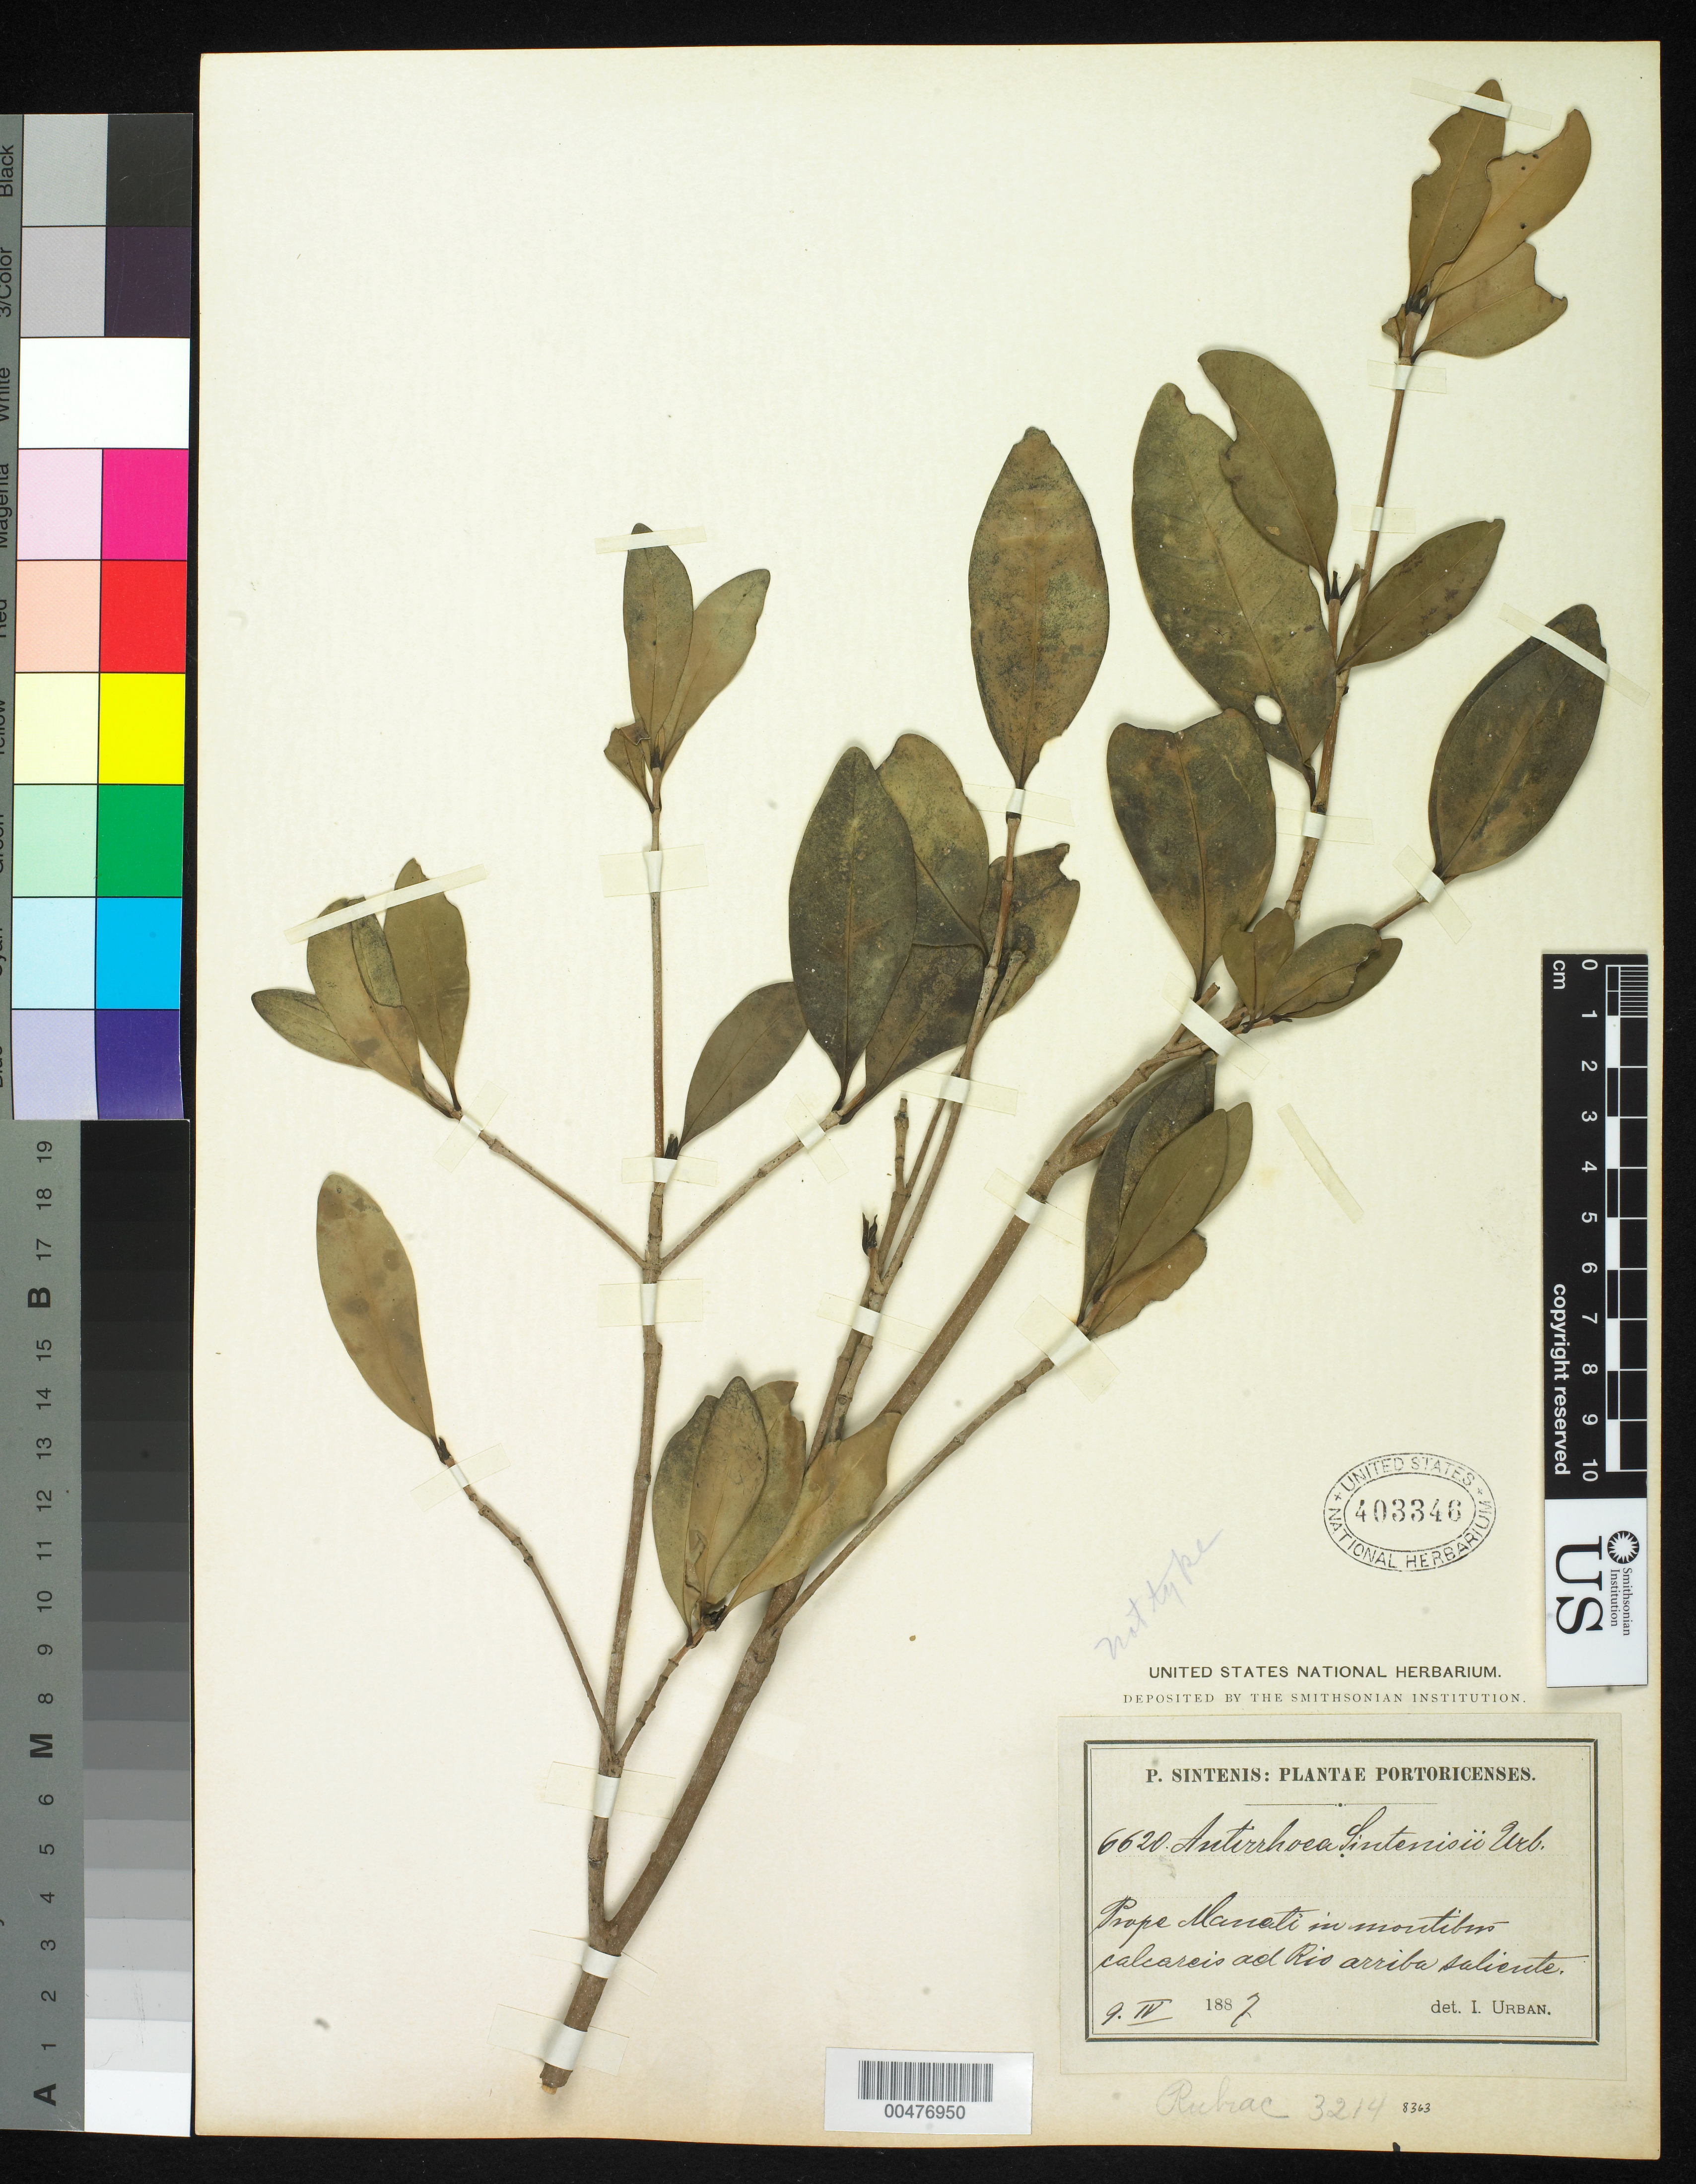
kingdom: Plantae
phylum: Tracheophyta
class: Magnoliopsida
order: Gentianales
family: Rubiaceae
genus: Antirhea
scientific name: Antirhea sintenisii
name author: Urb.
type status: Syntype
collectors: P. Sintenis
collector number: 6620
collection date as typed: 09 Apr 1887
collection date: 1887-04-09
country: Puerto Rico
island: Greater Antilles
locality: Prope Manati, Río Arriba saliente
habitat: In montibus calcareis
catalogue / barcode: US 403346